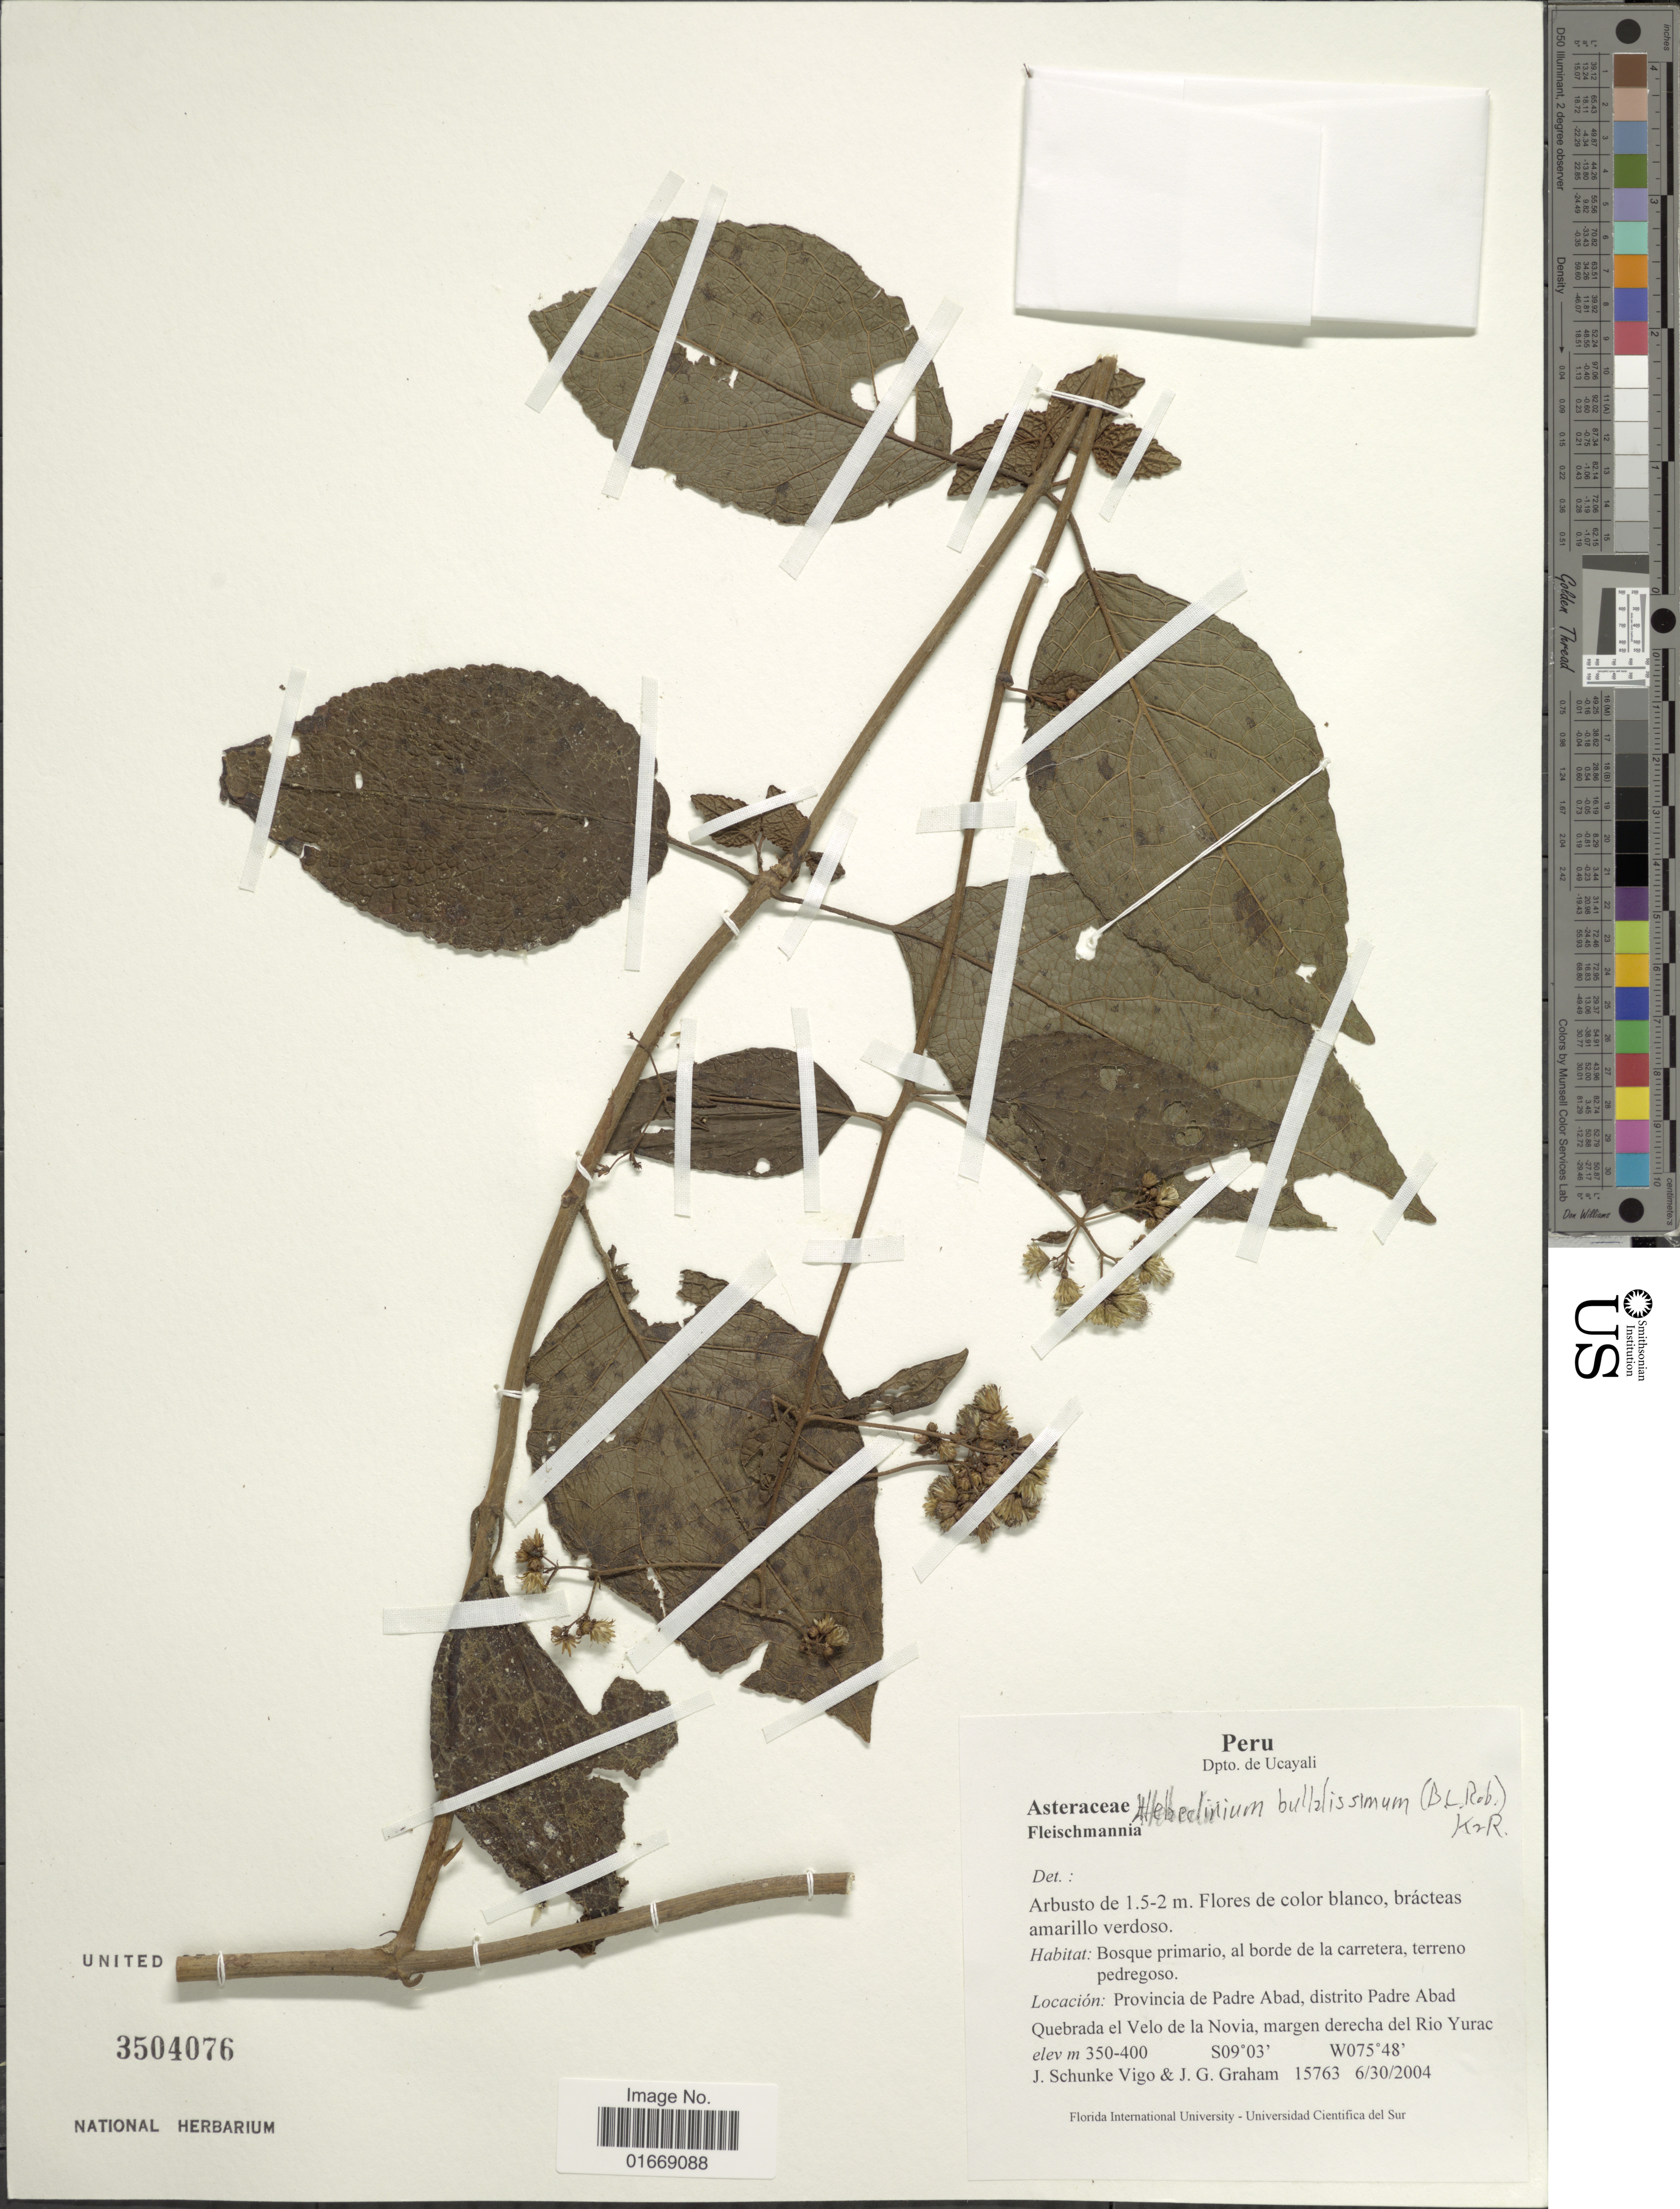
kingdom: Plantae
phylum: Tracheophyta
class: Magnoliopsida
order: Asterales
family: Asteraceae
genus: Hebeclinium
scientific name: Hebeclinium bullatissimum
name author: (B.L. Rob.) R.M. King & H. Rob.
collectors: J. Schunke Vigo & J. Graham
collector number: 15763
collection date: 2004-06-30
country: Peru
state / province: Ucayali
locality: Provincia de Padre Abad, distrito Padre Abad Quebrada el Velo de la Novia, margen derecha del Rio Yurac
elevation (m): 350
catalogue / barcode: US 3504076